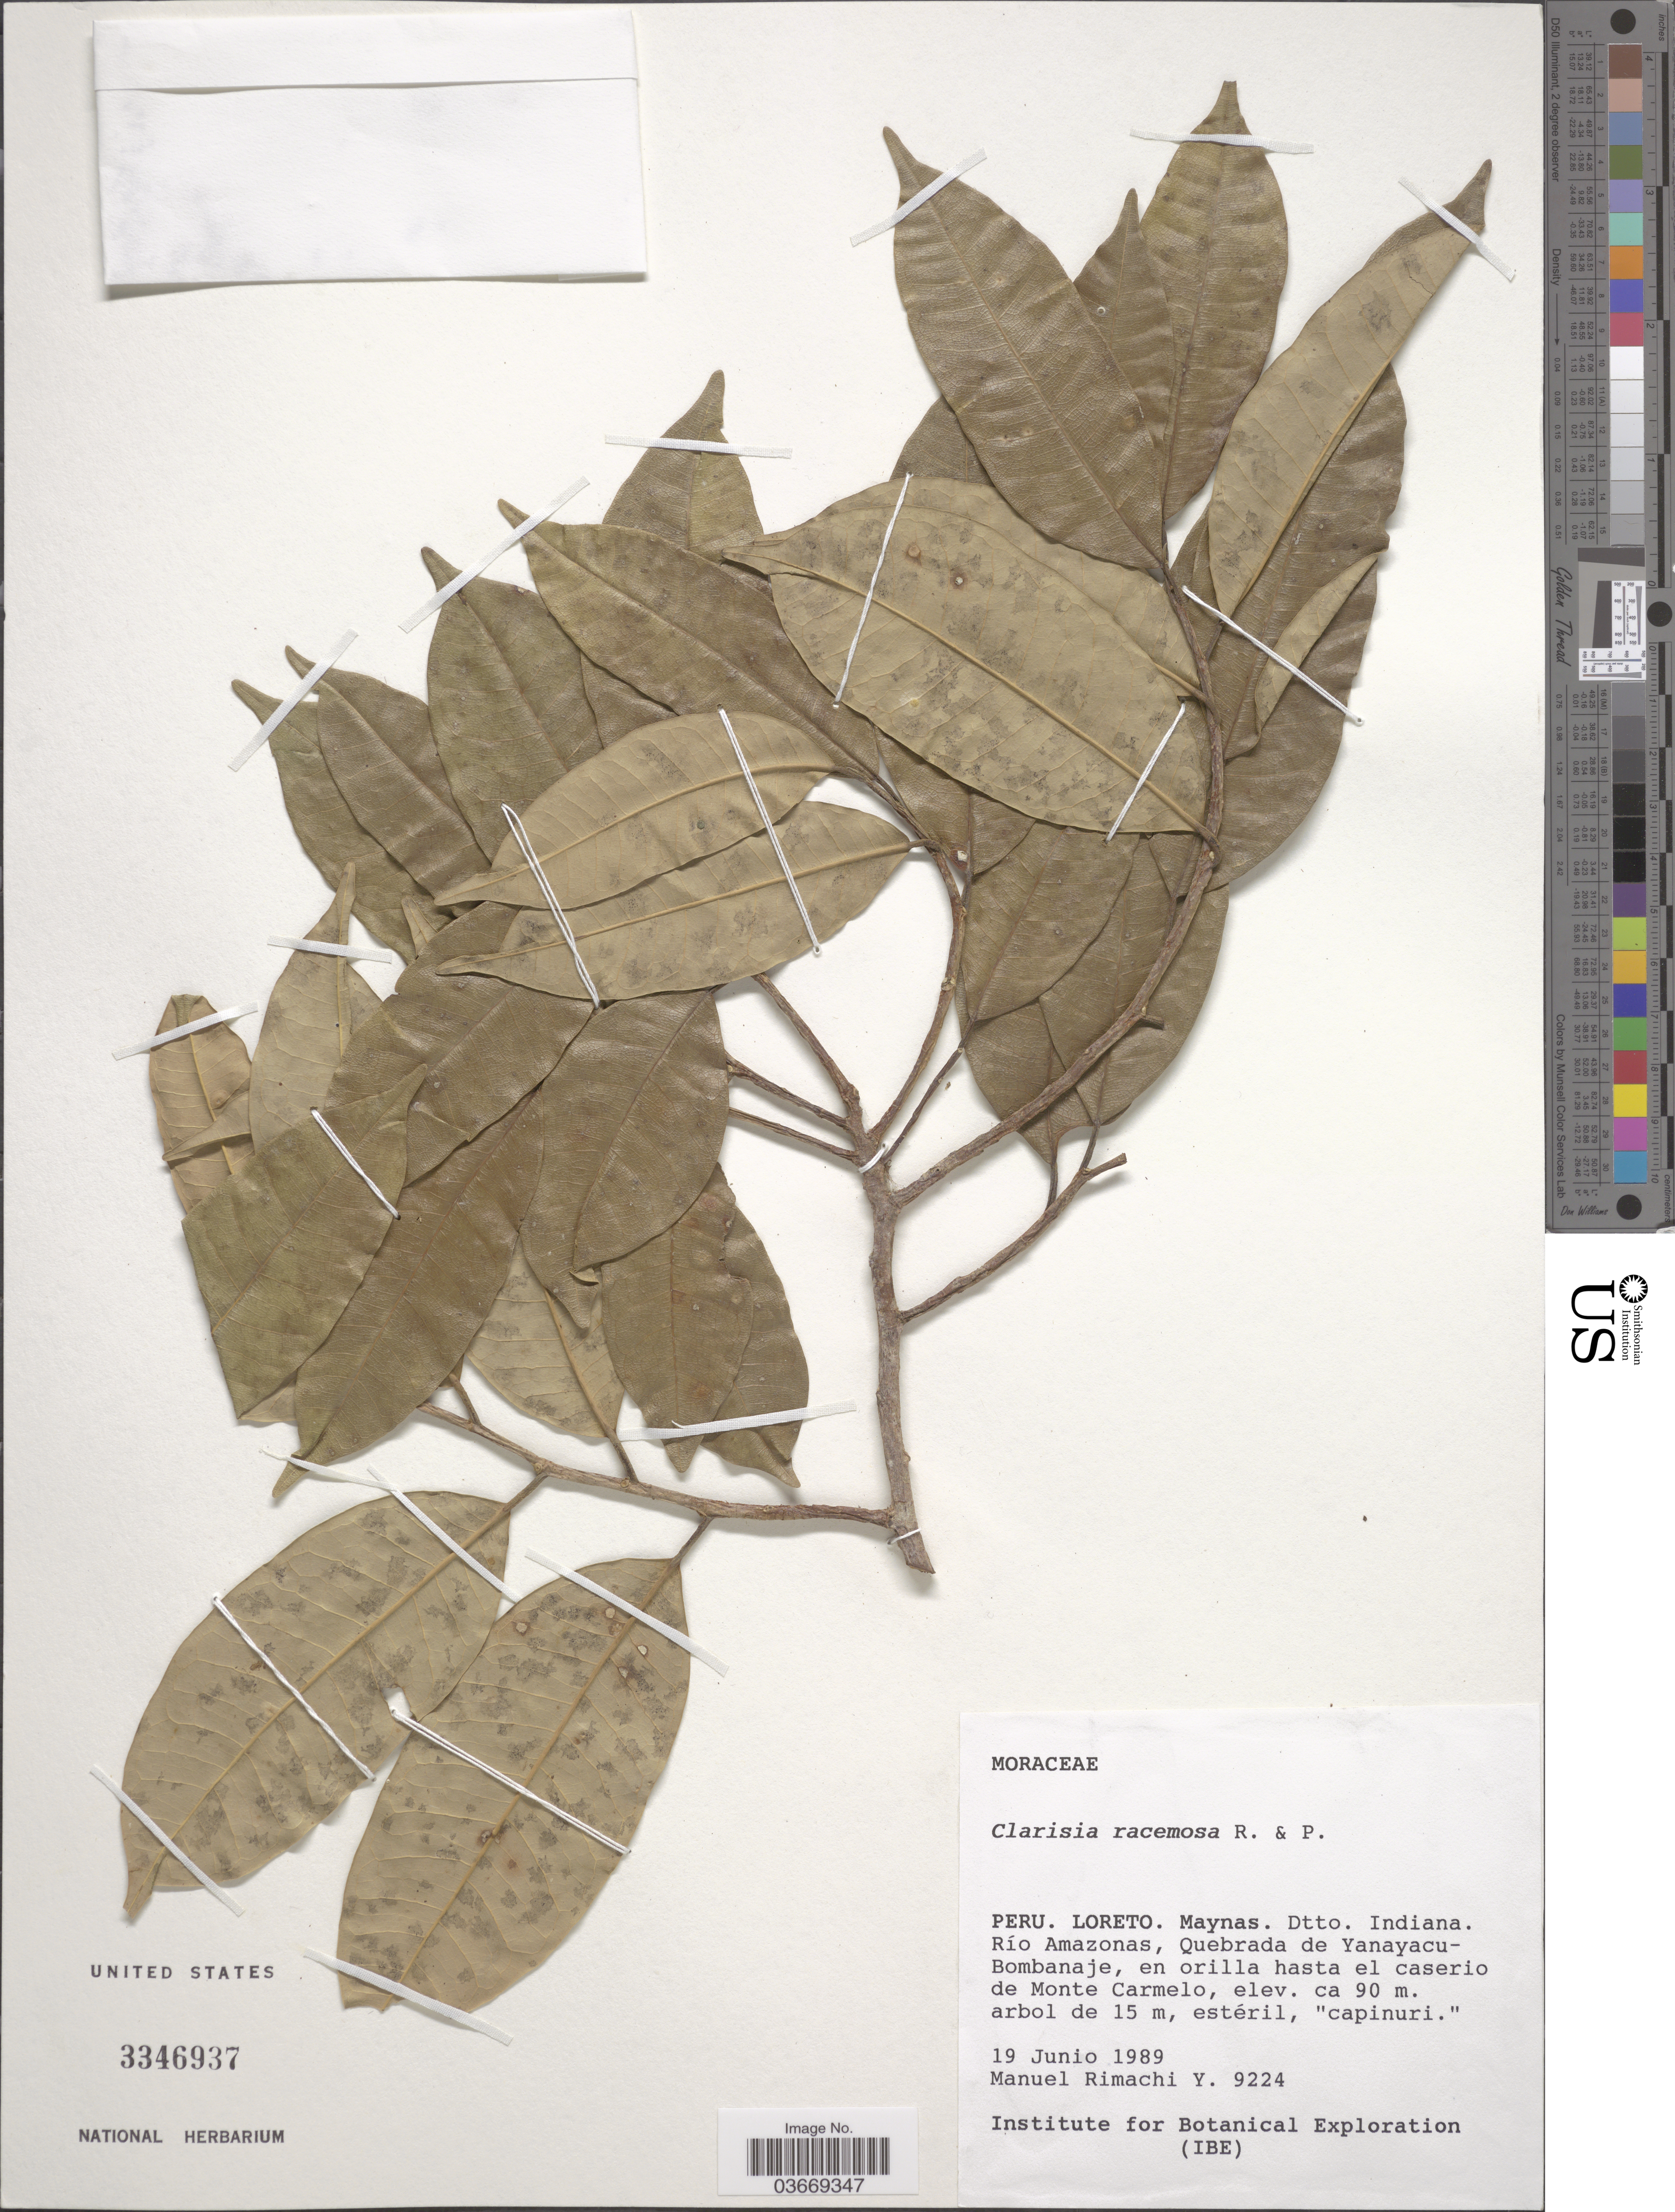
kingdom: Plantae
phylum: Tracheophyta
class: Magnoliopsida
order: Rosales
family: Moraceae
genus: Clarisia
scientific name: Clarisia racemosa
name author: Ruiz & Pav.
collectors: M. Rimachi Y.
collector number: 9224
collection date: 1989-06-19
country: Peru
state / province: Loreto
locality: Maynas. Dtto. Indiana. Río Amazonas, Quebrada de Yanayacu-Bombanaje, en orilla hasta el caserio de Monte Carmelo.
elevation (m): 90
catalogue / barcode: US 3346937